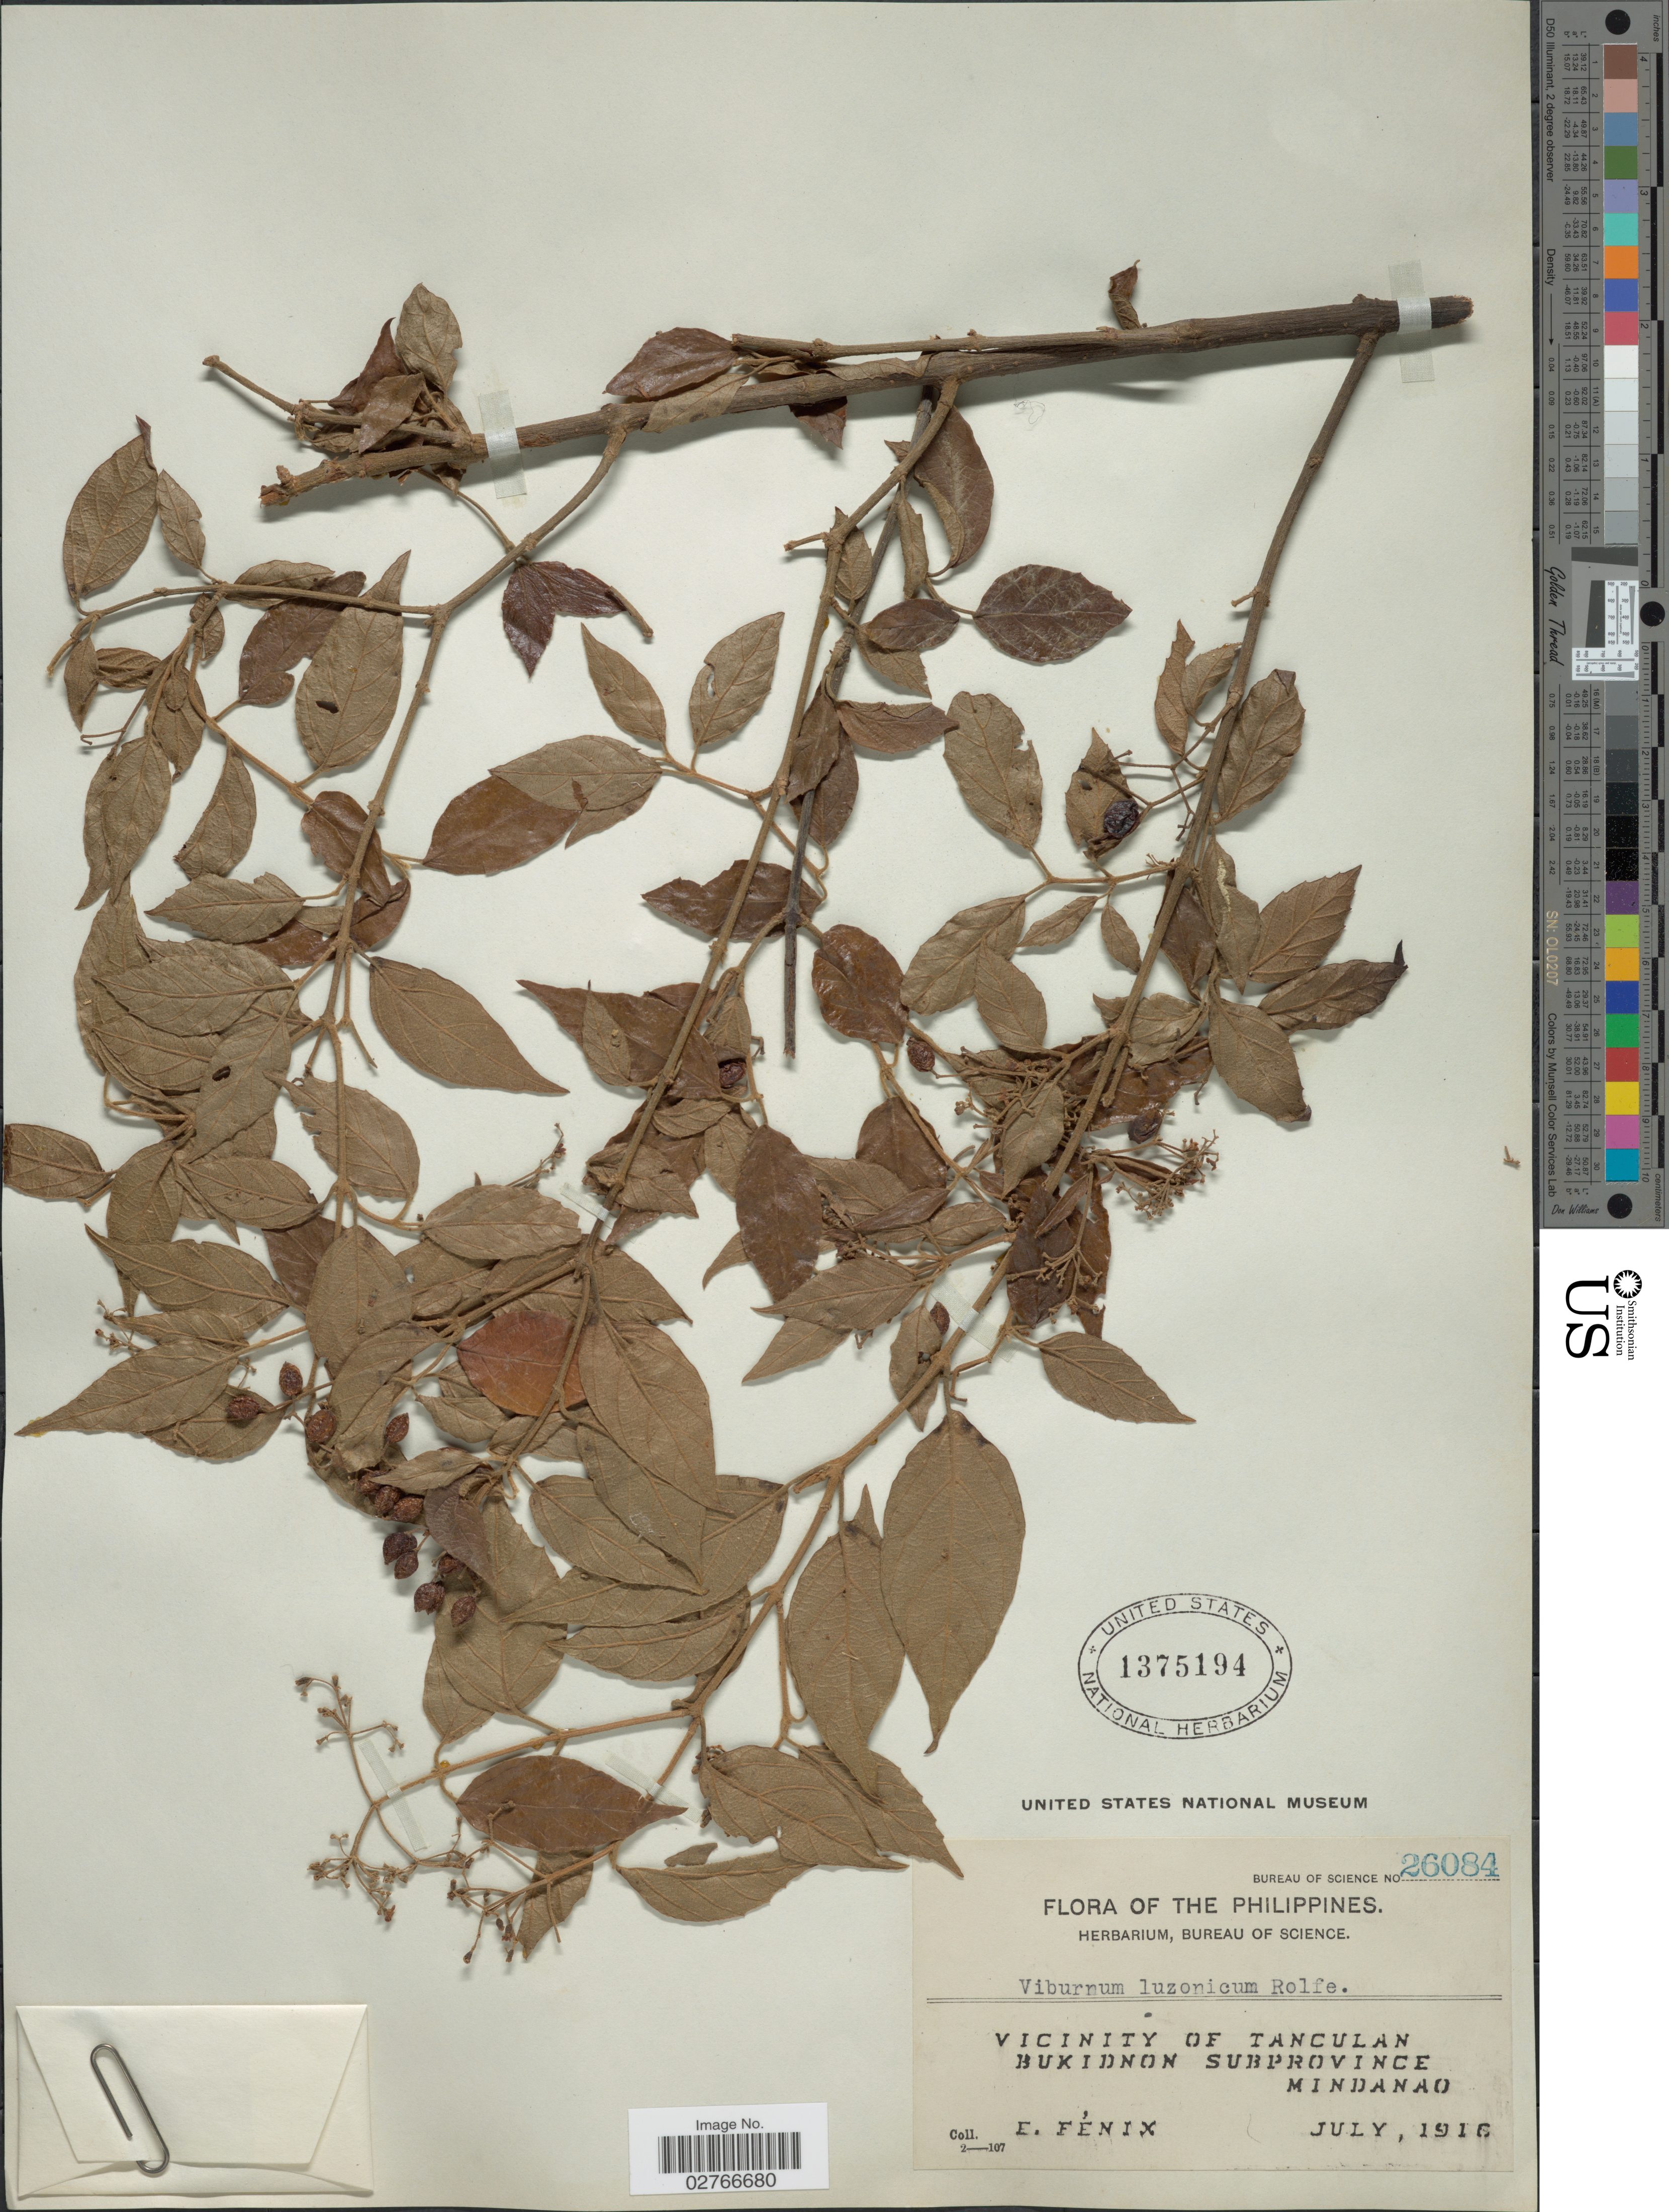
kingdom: Plantae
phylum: Tracheophyta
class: Magnoliopsida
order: Dipsacales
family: Viburnaceae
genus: Viburnum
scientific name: Viburnum luzonicum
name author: Rolfe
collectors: E. Fénix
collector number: Bureau of Science 26084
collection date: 1916-07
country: Philippines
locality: Vicinity of Tanculan, Bukidnon Subprovince. Mindanao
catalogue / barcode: US 1375194